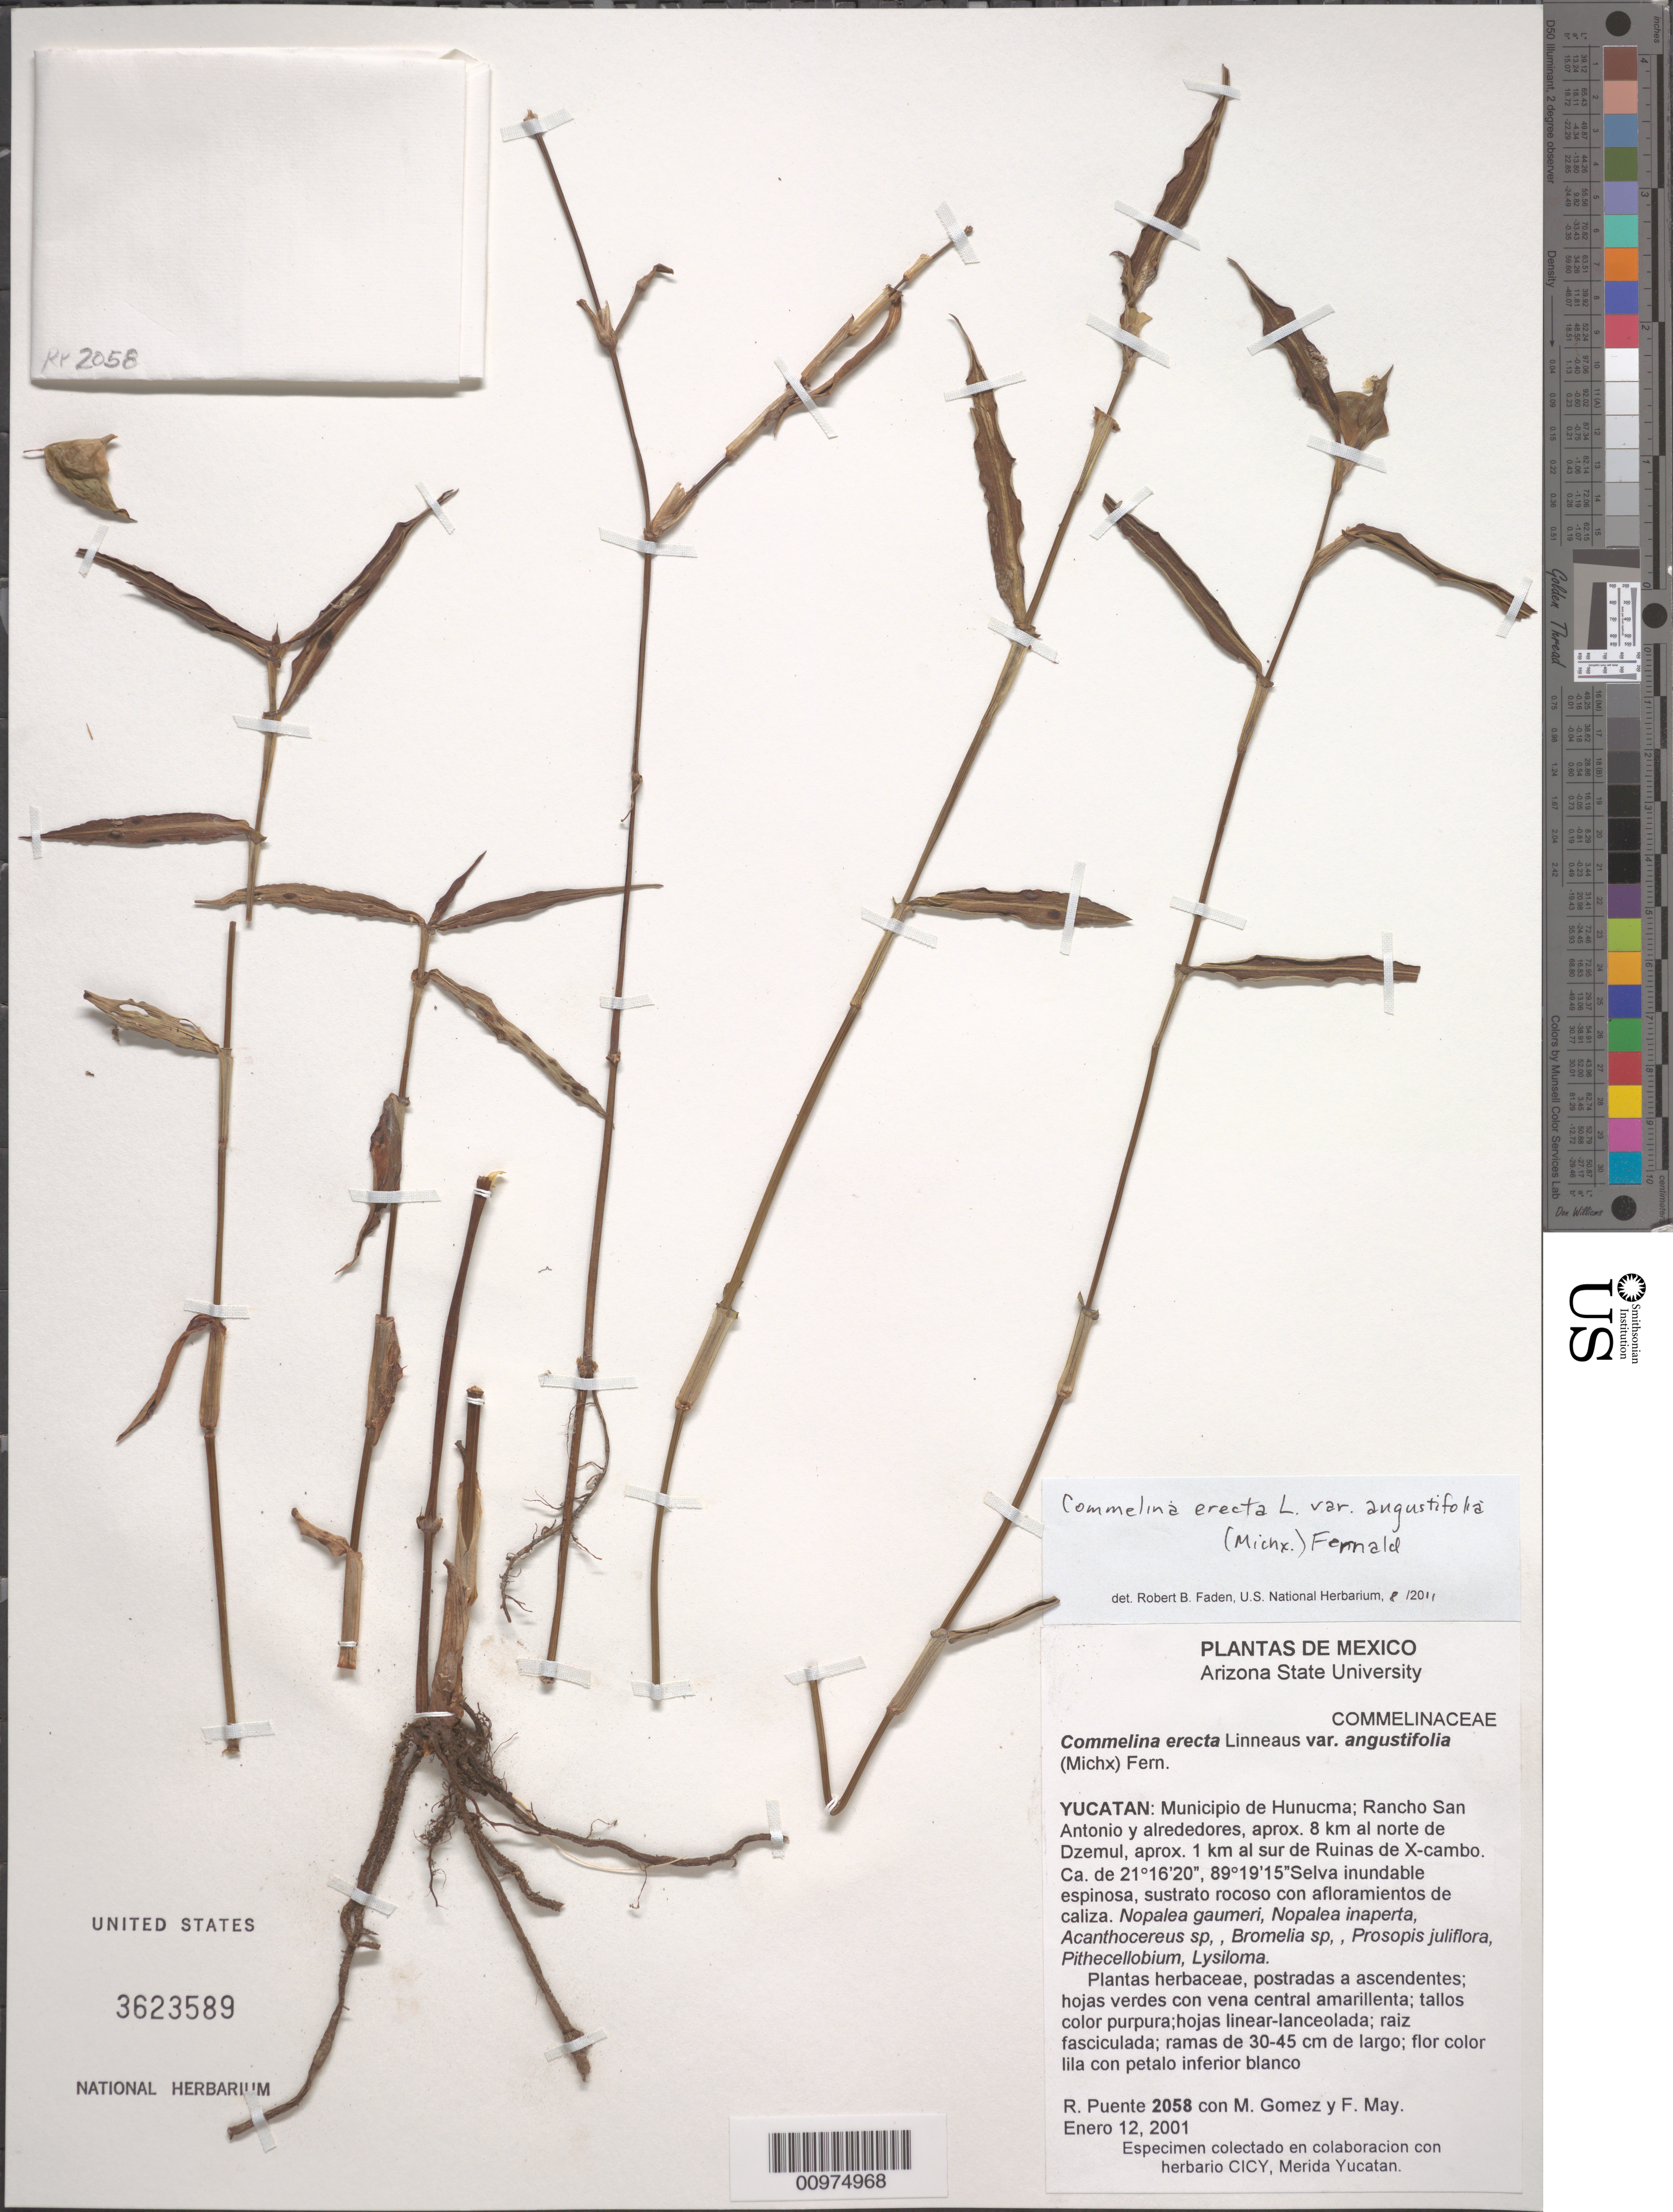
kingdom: Plantae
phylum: Tracheophyta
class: Liliopsida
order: Commelinales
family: Commelinaceae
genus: Commelina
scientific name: Commelina erecta var. angustifolia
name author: (Michx.) Fernald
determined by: Faden, Robert B., (US), Smithsonian Institution - National Museum of Natural History (UNITED STATES)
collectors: R. Puente et al.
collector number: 2058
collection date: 2001-01-12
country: Mexico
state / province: Yucatan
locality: Municipio de Hunucma; Rancho San Antonio y alrededores, aprox. 8 km al norte de Dzemul, aprox. 1 km al sur de Ruinas de X-cambo.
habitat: Selva inundable espinosa, sustrato rocoso con afloramientos de caliza.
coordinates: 21 16 20, 89 19 15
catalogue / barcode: US 3623589